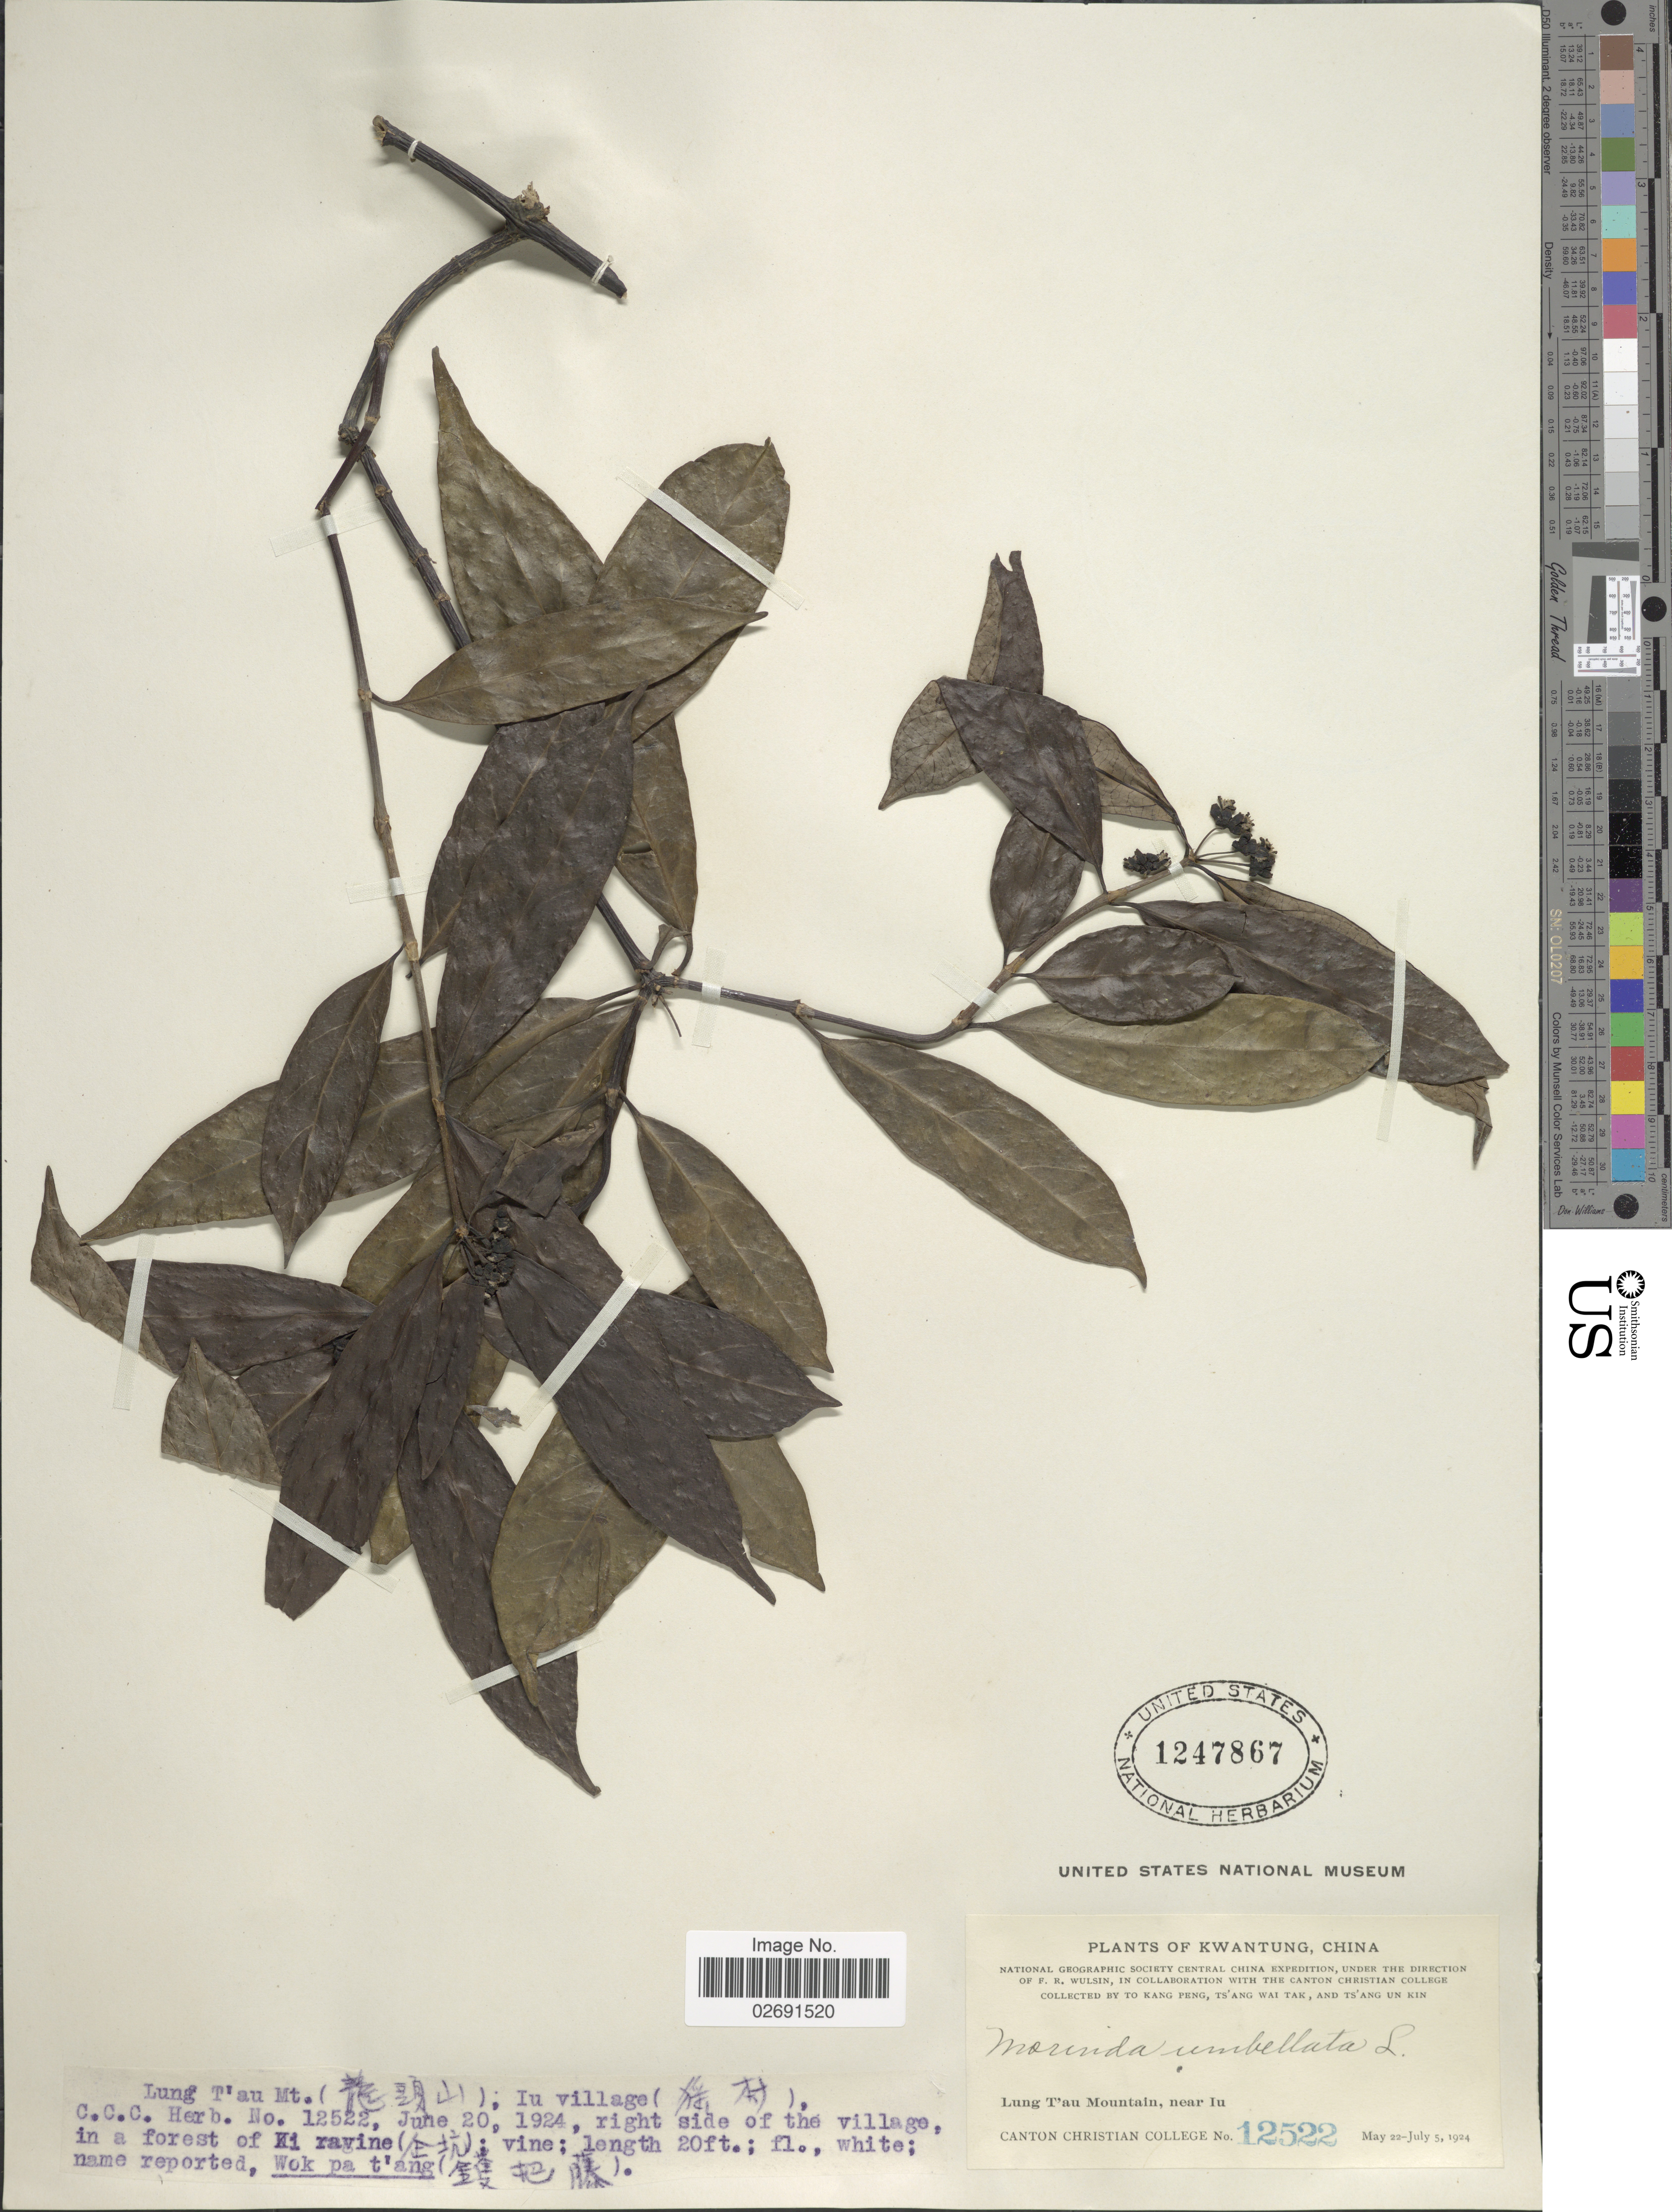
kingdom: Plantae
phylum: Tracheophyta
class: Magnoliopsida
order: Gentianales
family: Rubiaceae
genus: Gynochthodes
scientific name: Gynochthodes umbellata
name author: (L.) Razafim. & B. Bremer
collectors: K. Peng, W. T. Tsang & Ts' Ang Un Kin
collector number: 12522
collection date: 1924-05-22/1924-07-05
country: China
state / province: Guangdong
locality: Kwangtung, Lung T'au Mountain, near Iu village, right side of the village in a forest of Ki ravine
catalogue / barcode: US 1247867